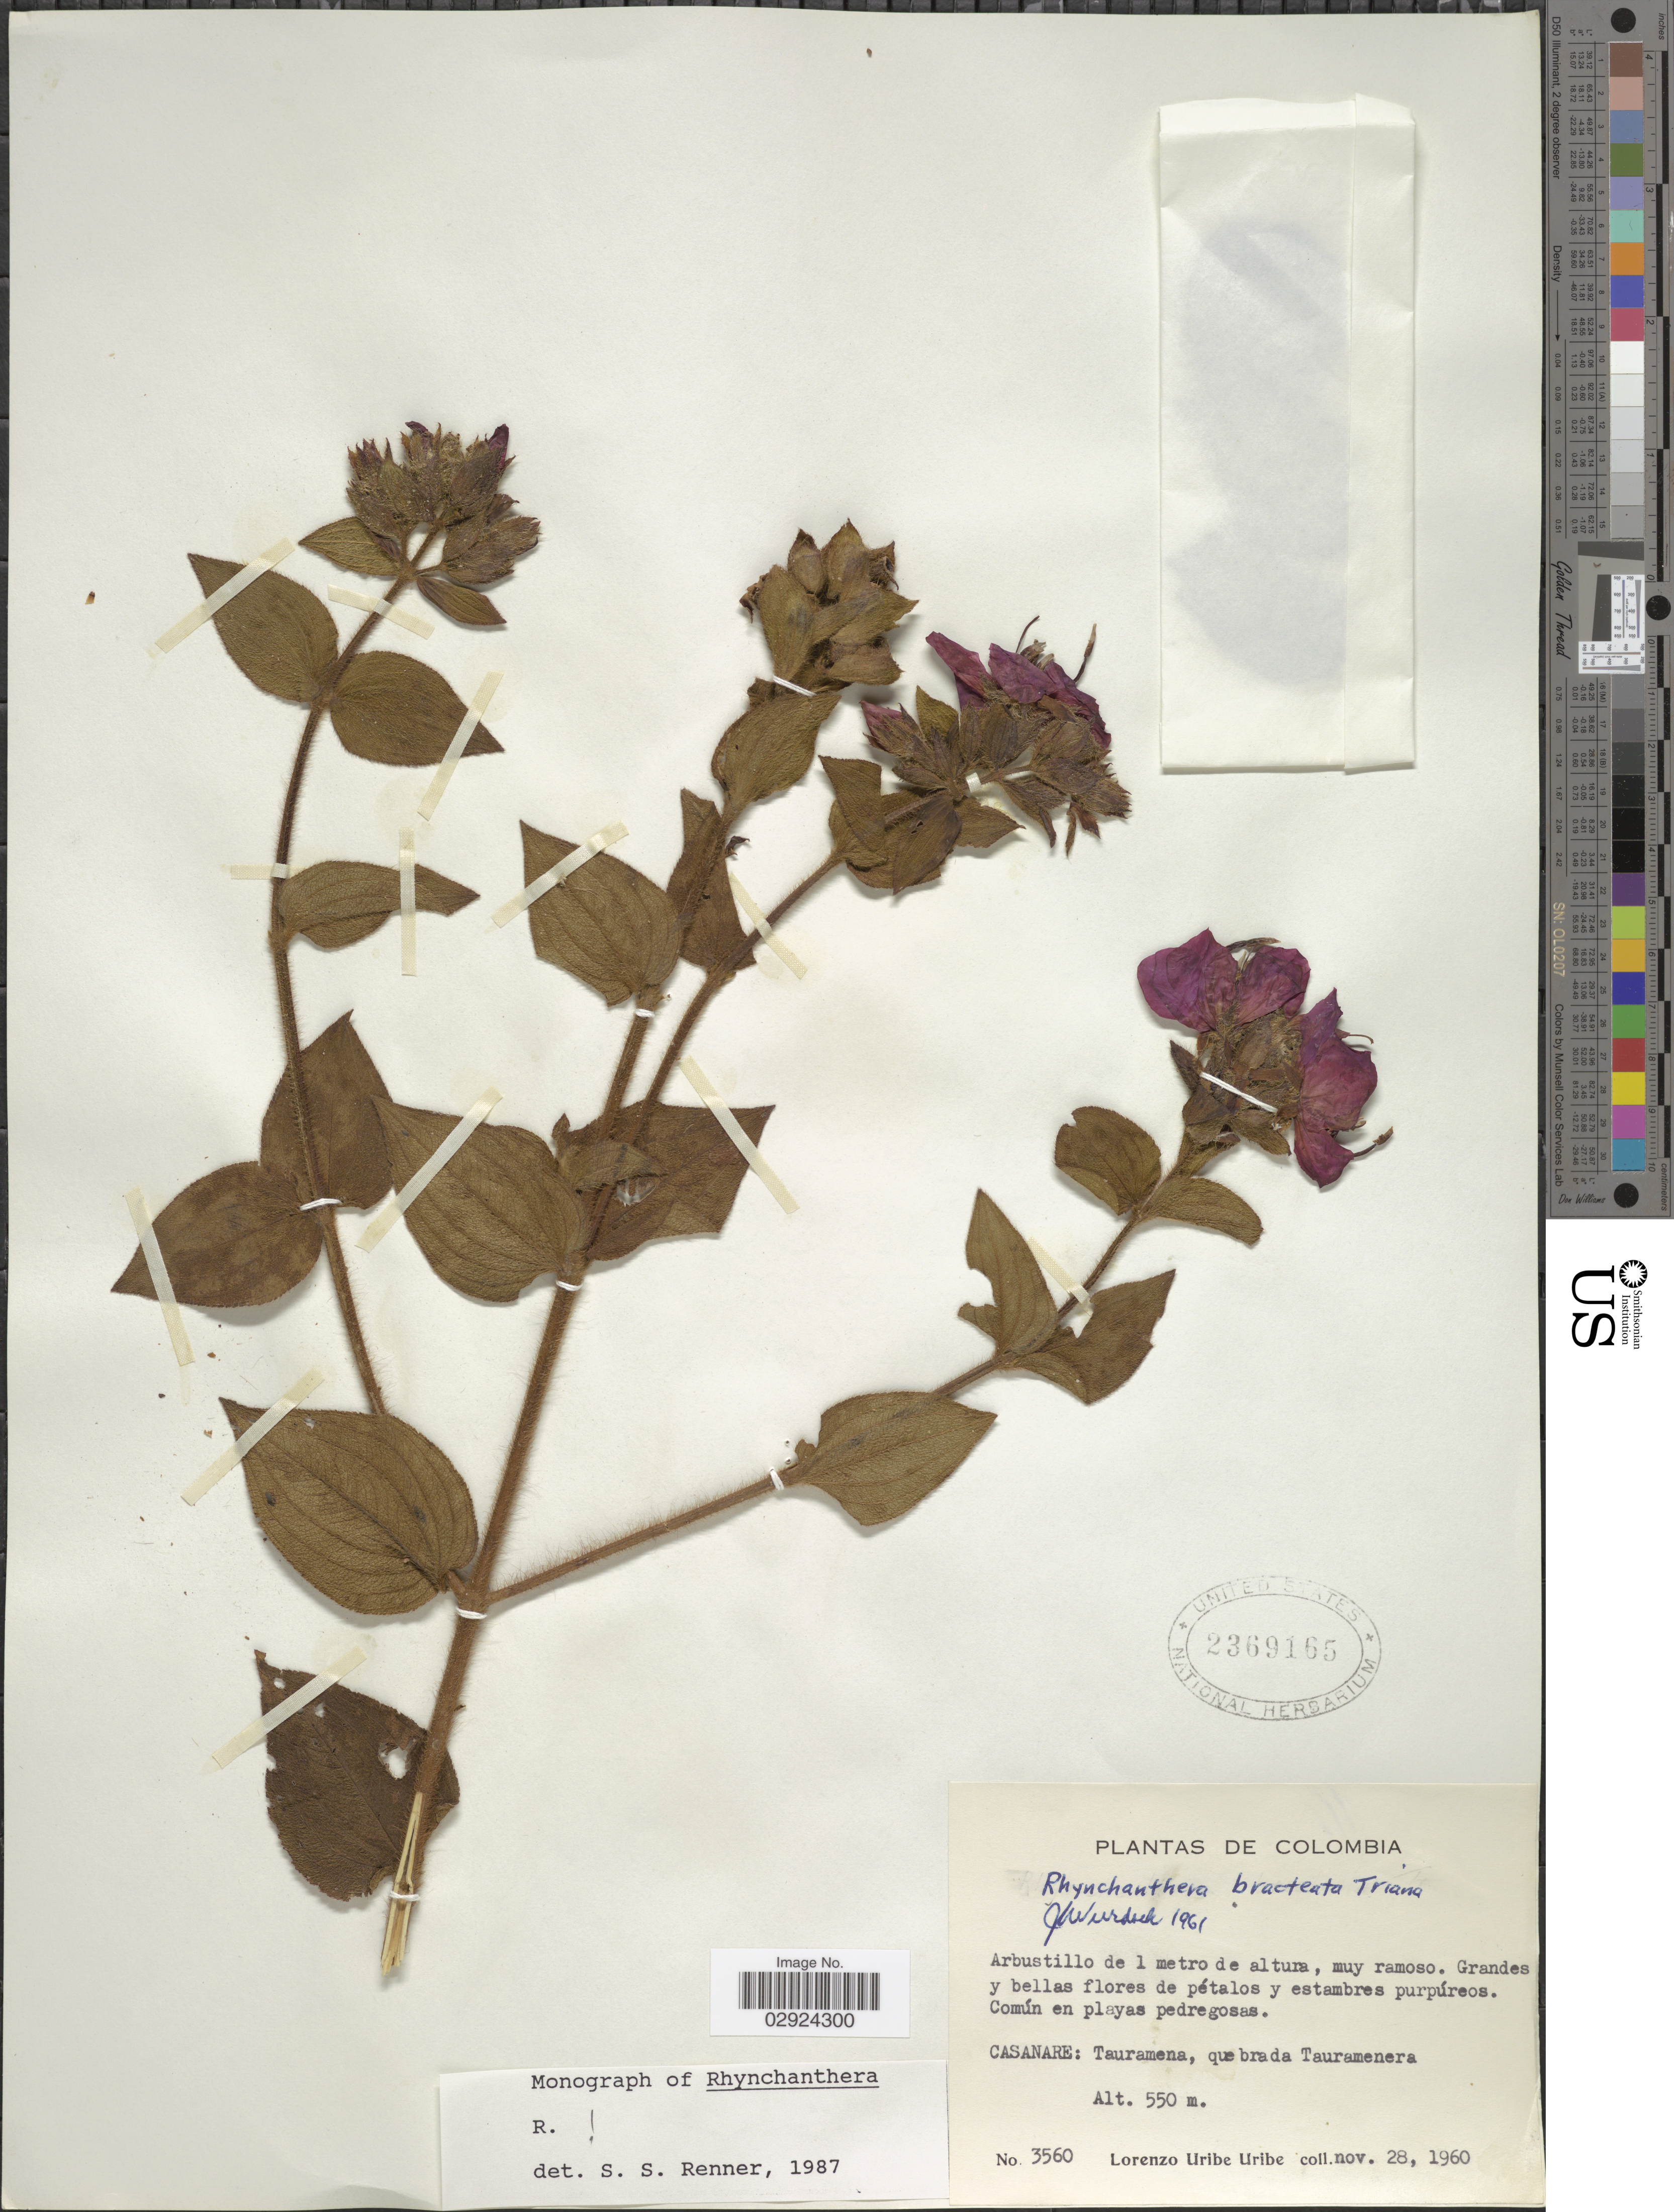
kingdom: Plantae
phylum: Tracheophyta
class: Magnoliopsida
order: Myrtales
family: Melastomataceae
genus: Rhynchanthera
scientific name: Rhynchanthera bracteata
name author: Triana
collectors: L. Uribe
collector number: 3560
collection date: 1960-11-28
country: Colombia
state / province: Casanare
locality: Casanare: Tauramena, quebrada Tauramenera.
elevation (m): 550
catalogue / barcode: US 2369165